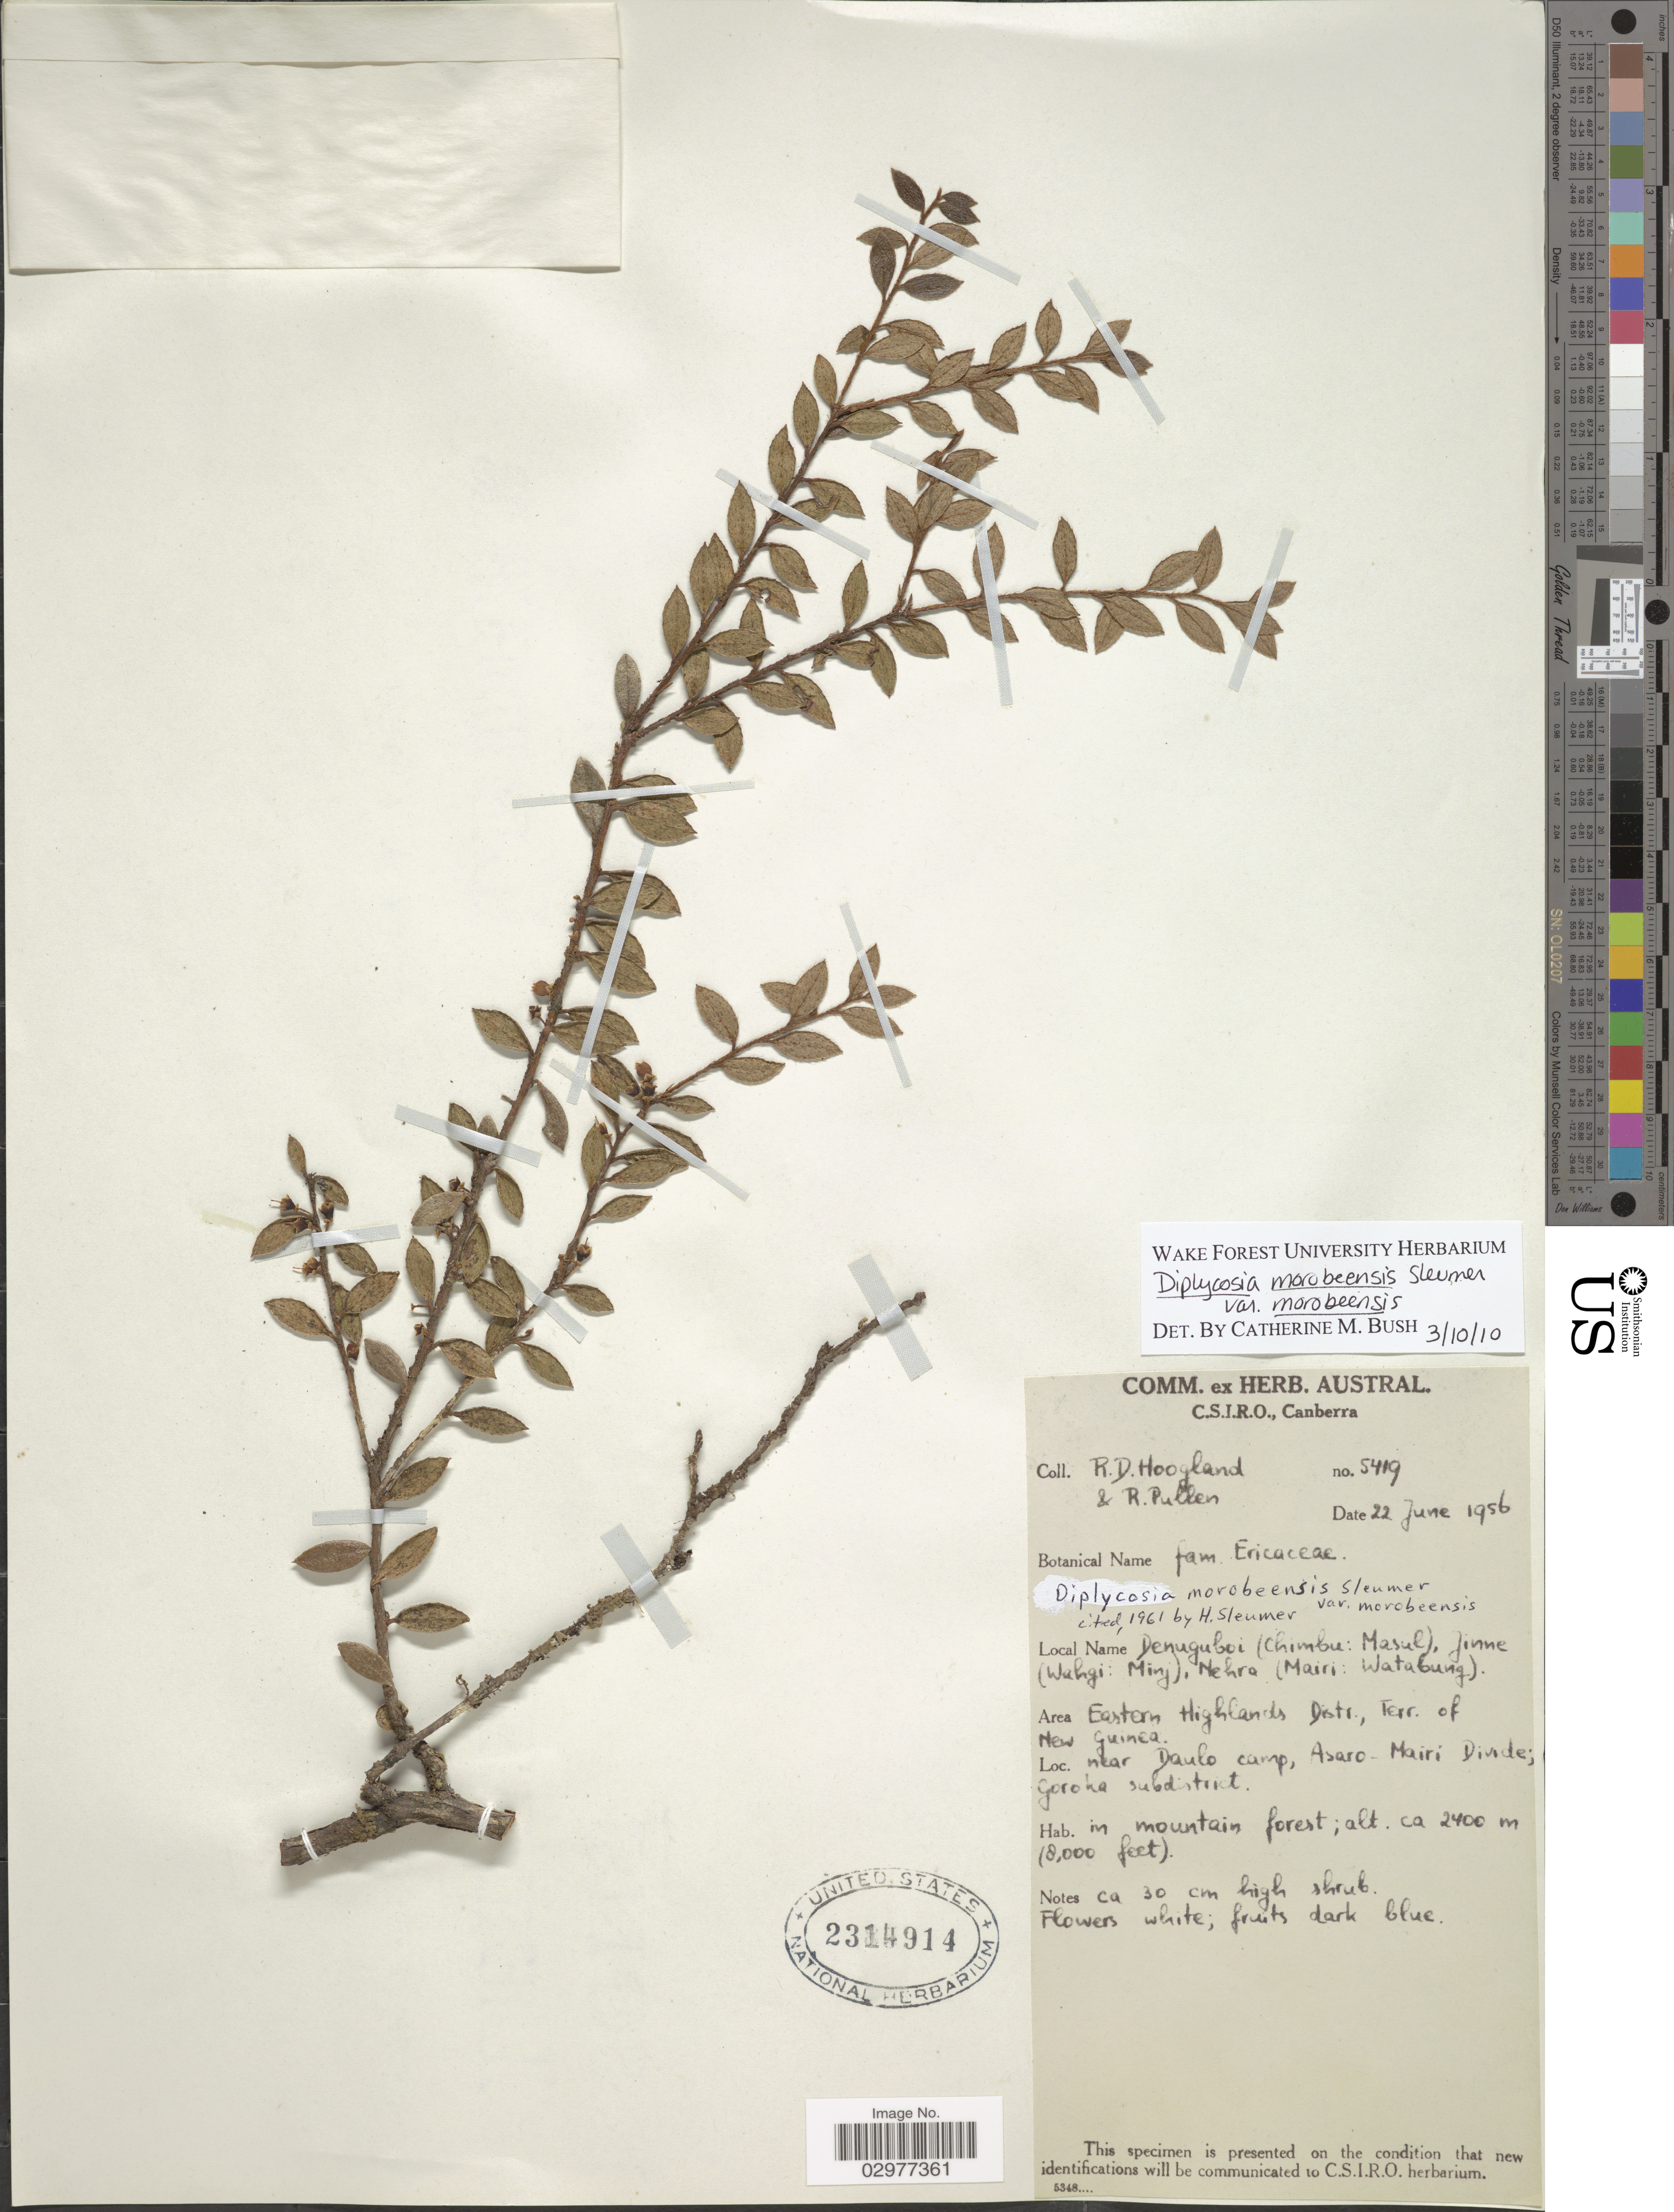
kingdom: Plantae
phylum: Tracheophyta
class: Magnoliopsida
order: Ericales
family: Ericaceae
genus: Diplycosia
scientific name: Diplycosia morobeensis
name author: Sleumer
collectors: R. D. Hoogland & R. Pullen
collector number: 5419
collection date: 1956-06-22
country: Papua New Guinea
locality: Eastern Highlands Distr., Terr. of New Guinea, near Daulo camp, Asaro-Mairi Divide. Goroka subdistrict.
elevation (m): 2400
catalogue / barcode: US 2314914